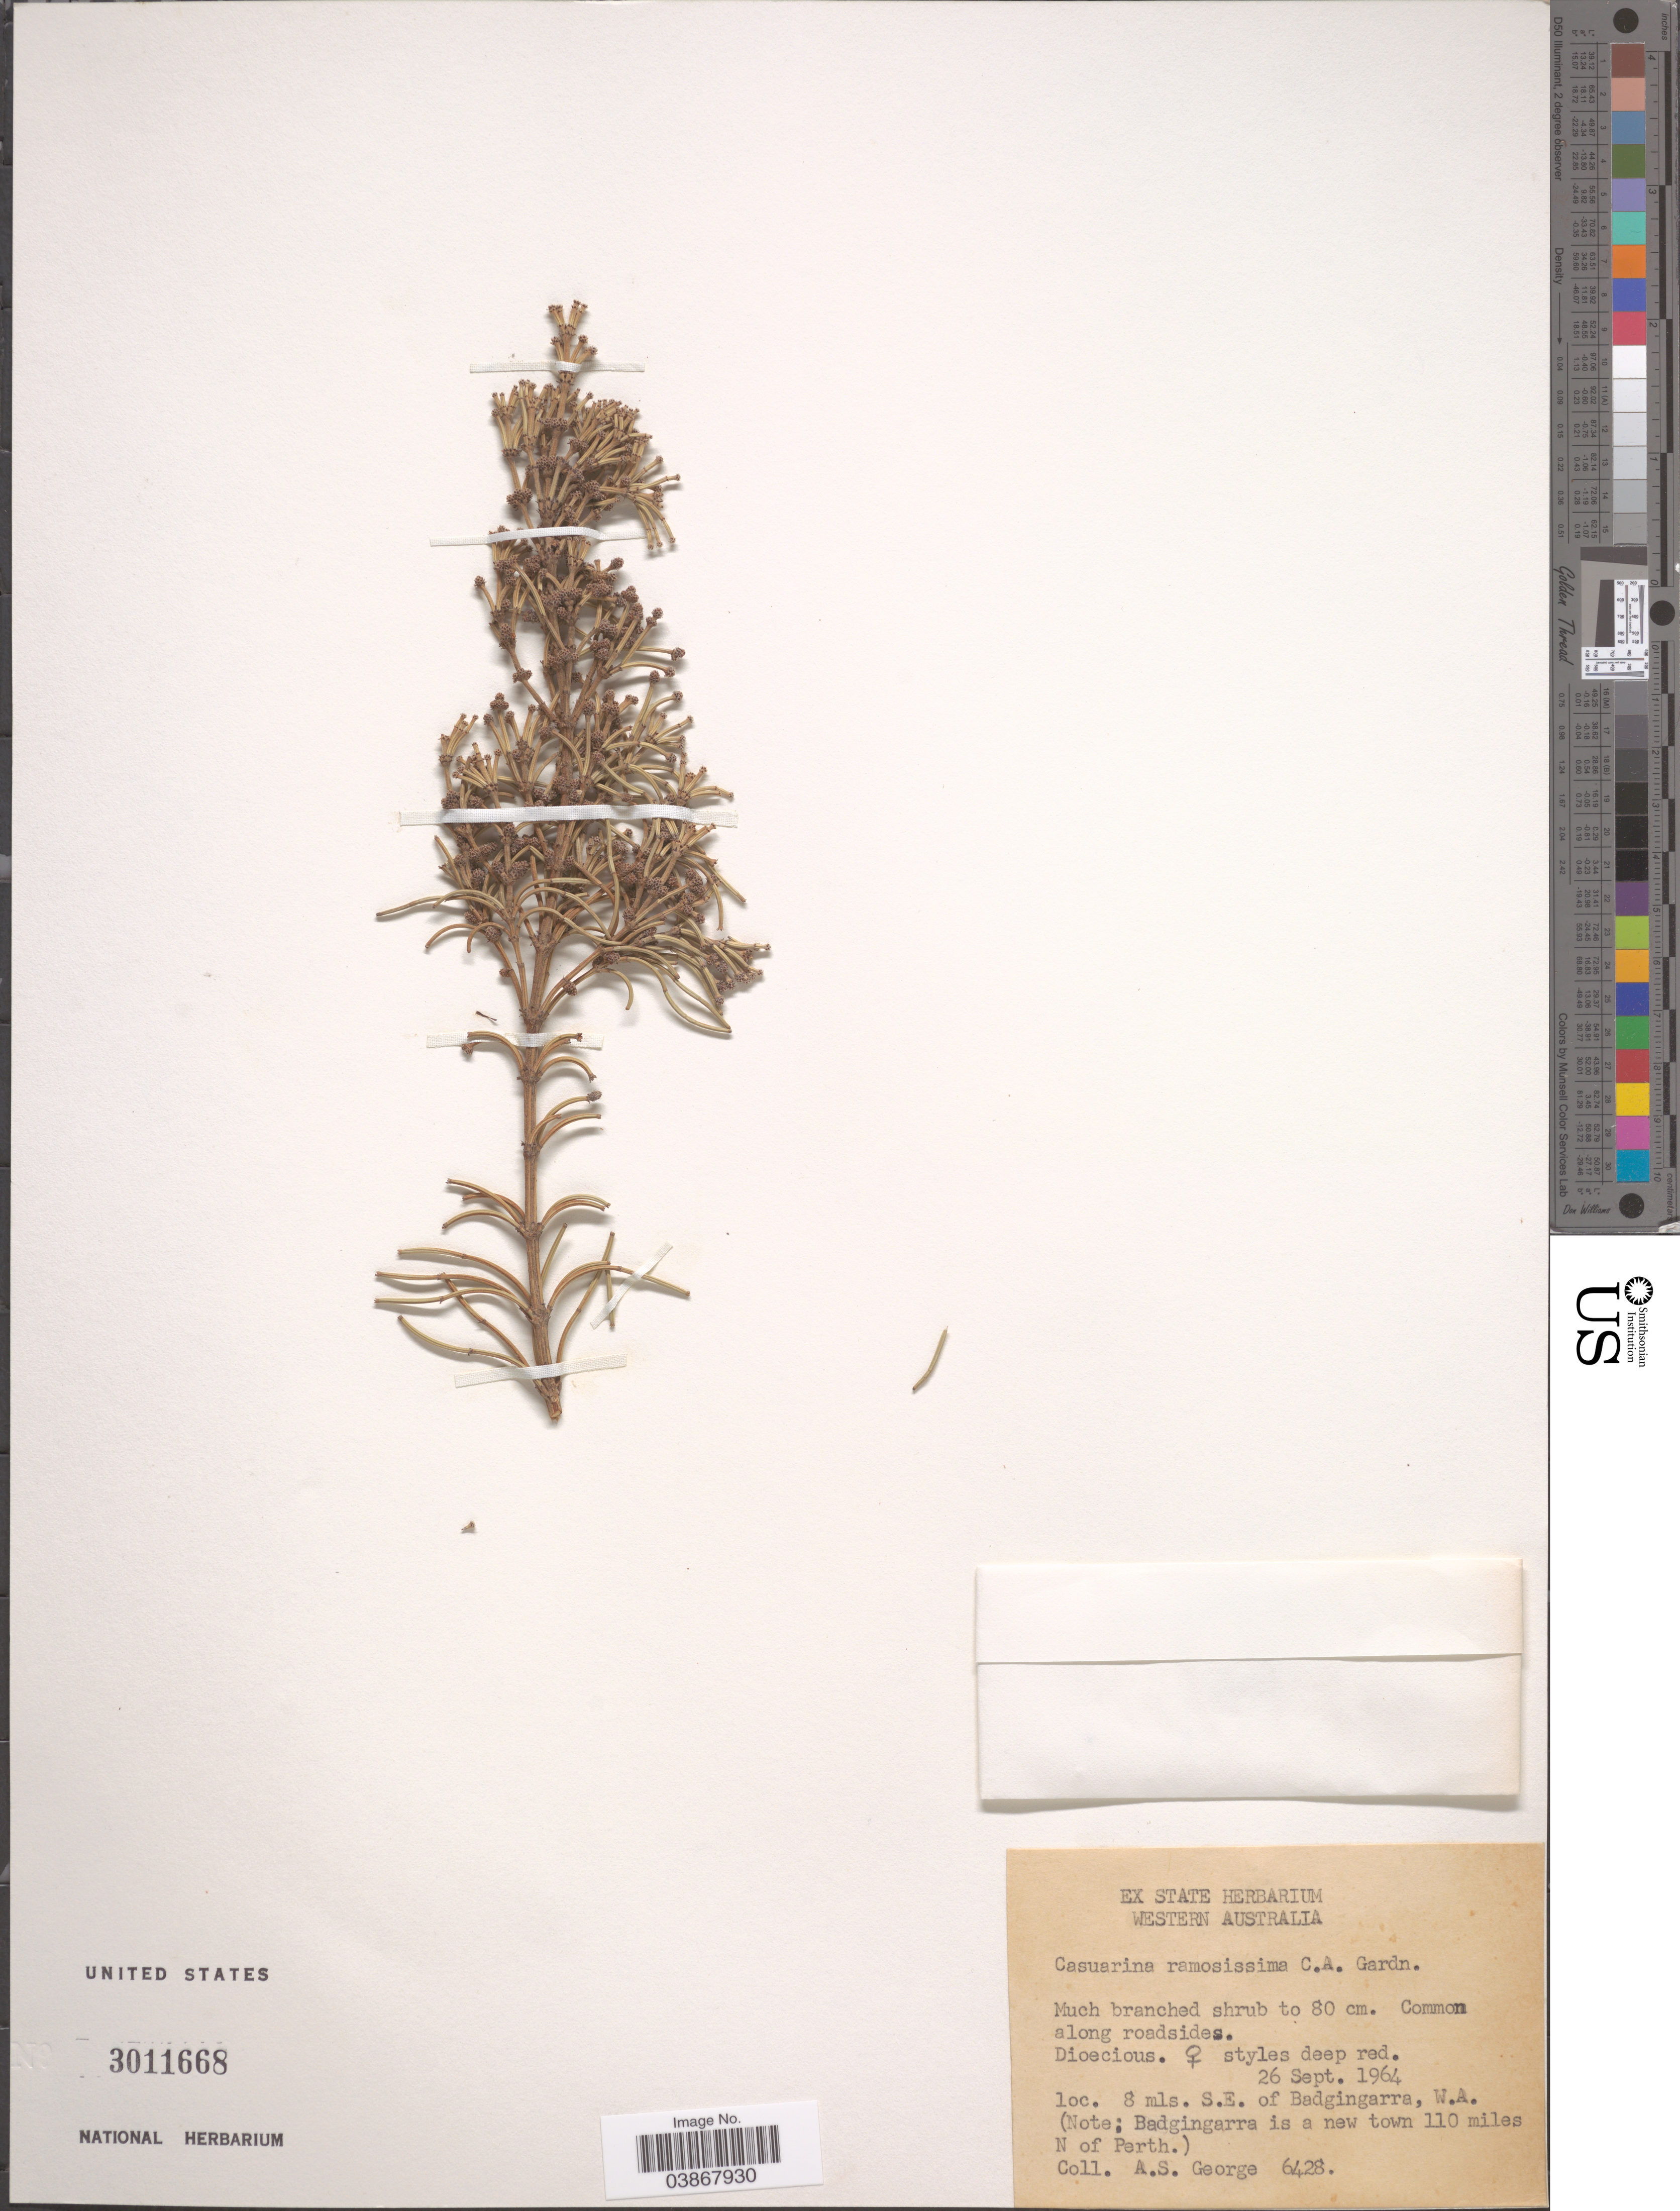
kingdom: Plantae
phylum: Tracheophyta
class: Magnoliopsida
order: Fagales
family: Casuarinaceae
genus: Casuarina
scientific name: Casuarina ramosissima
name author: C.A. Gardner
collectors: A. S. George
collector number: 6428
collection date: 1964-09-26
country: Australia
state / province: Western Australia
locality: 8 mls. S.E. of Badgingarra. (Badgingarra is a new town 110 miles N of Perth.).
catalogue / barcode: US 3011668